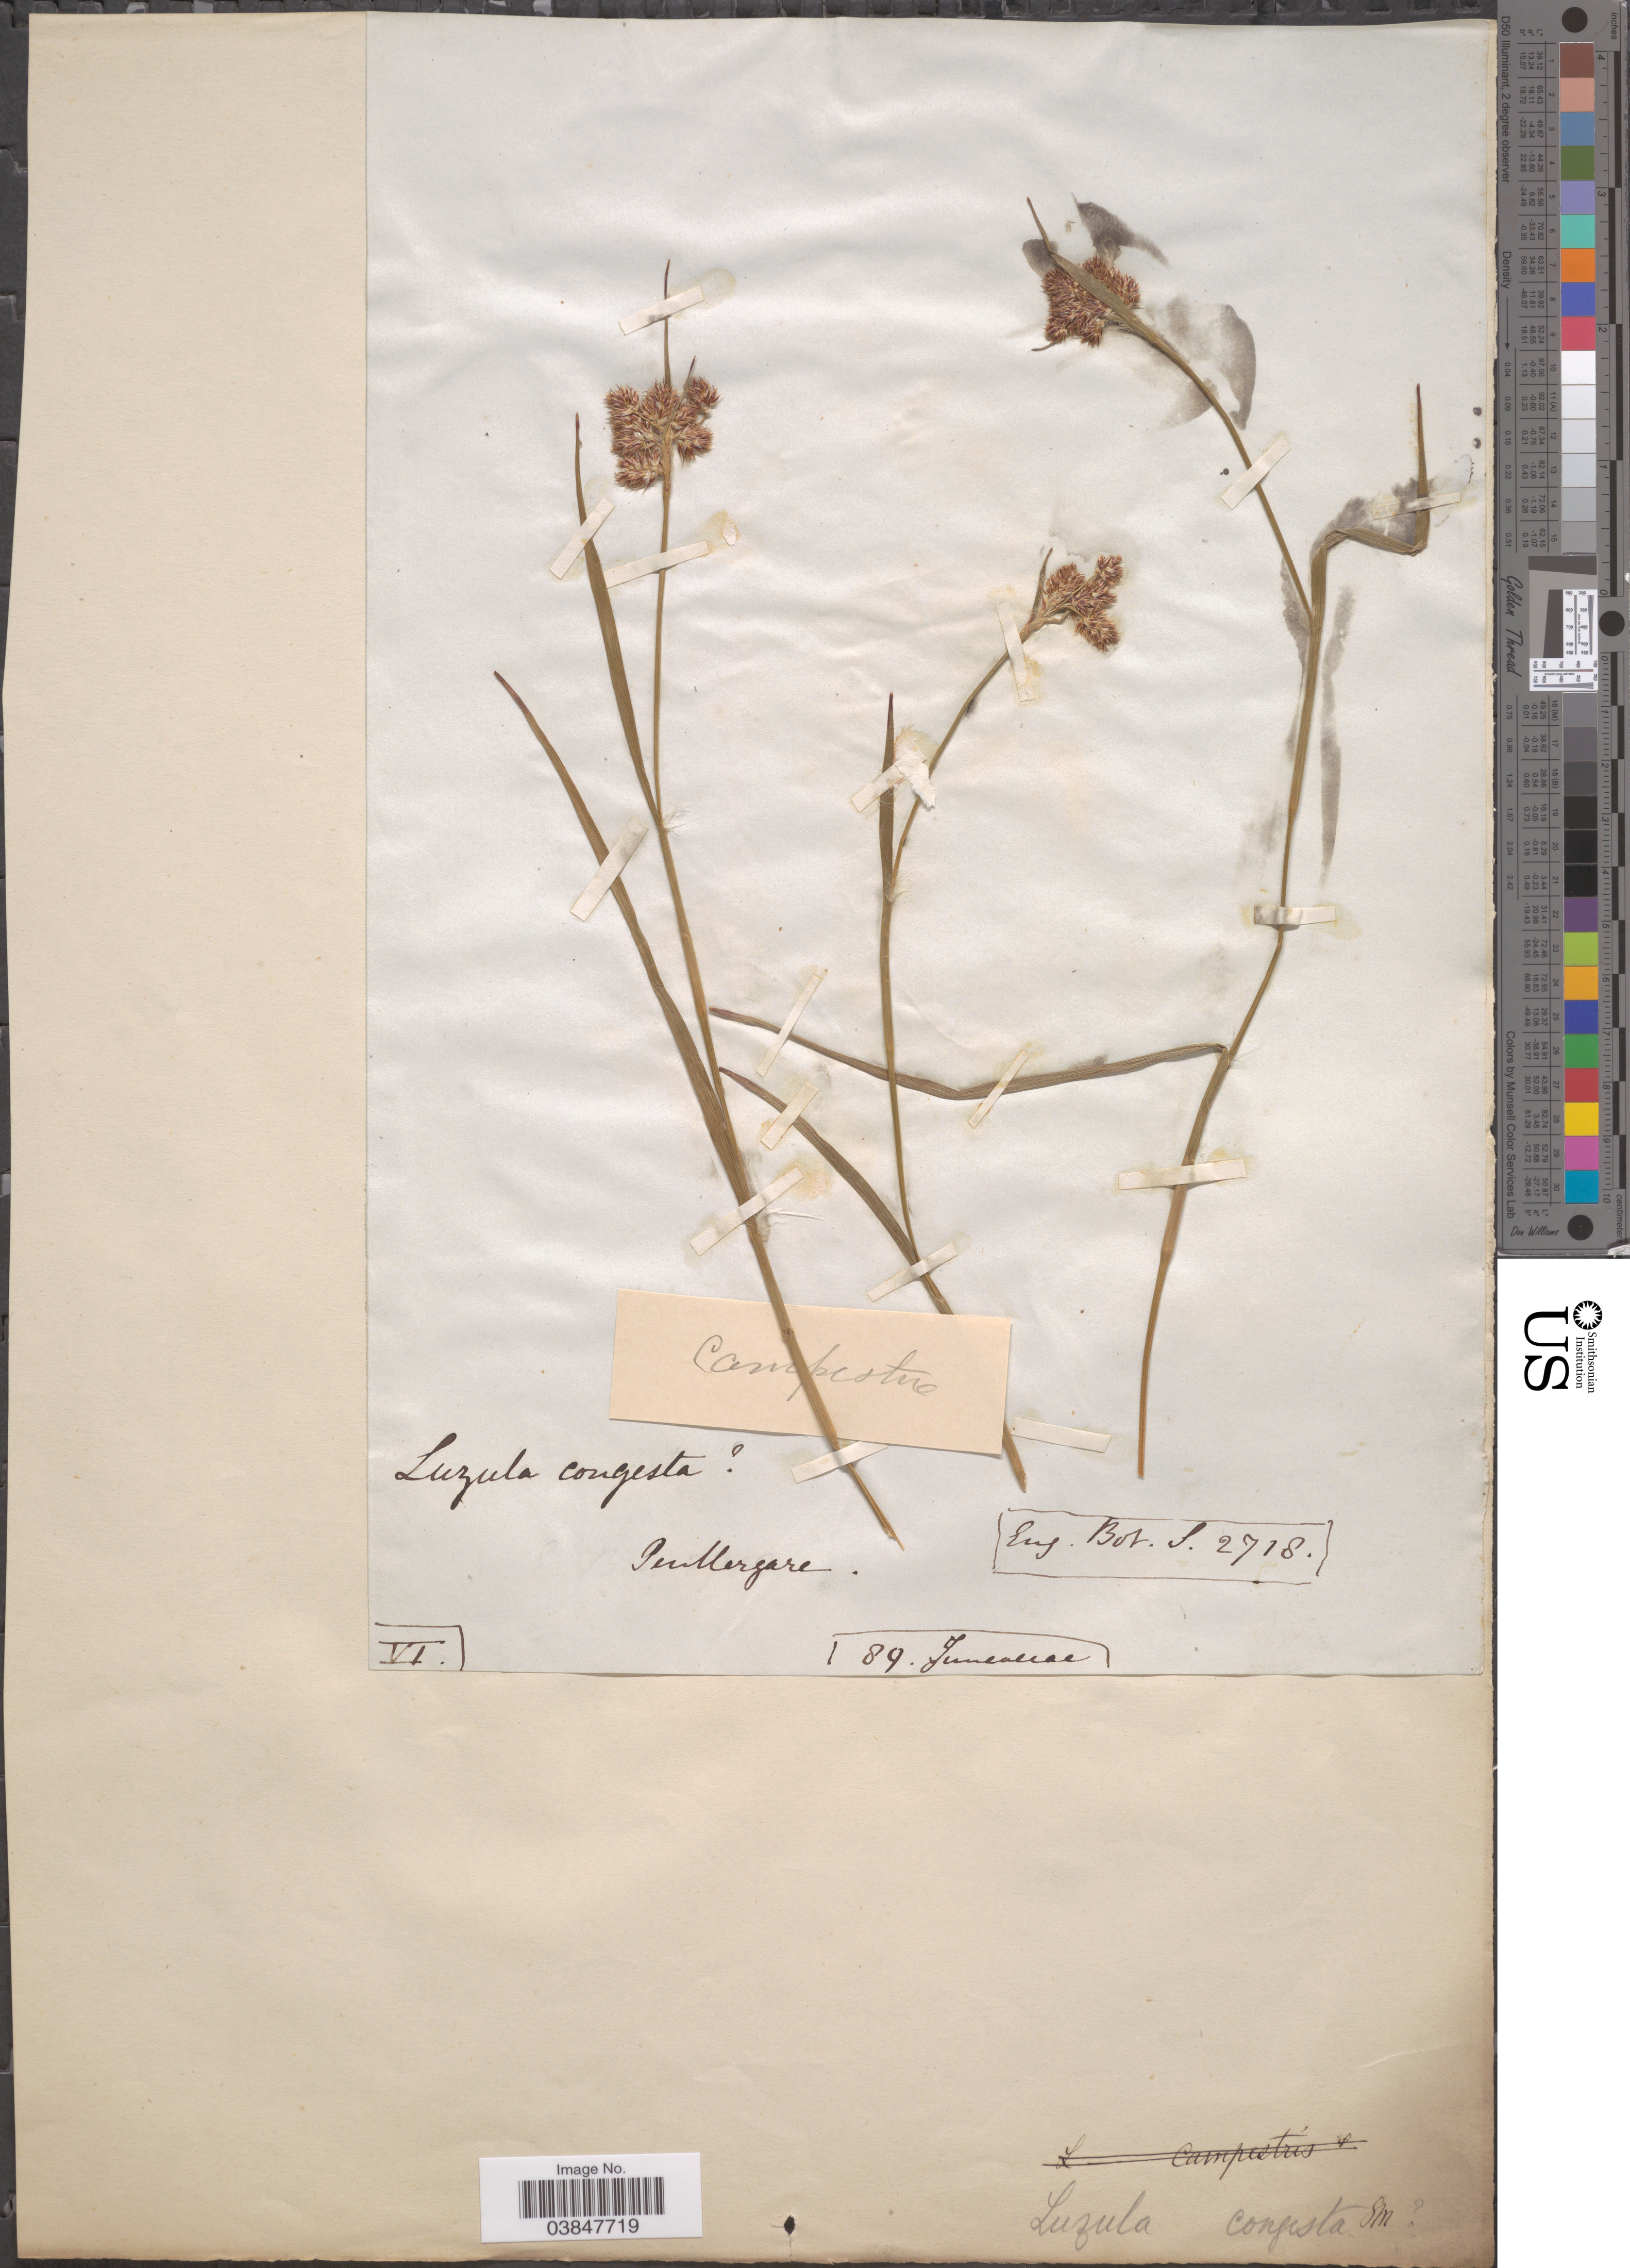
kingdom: Plantae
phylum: Tracheophyta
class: Liliopsida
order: Poales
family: Juncaceae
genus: Luzula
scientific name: Luzula campestris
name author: (L.) DC.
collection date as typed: Transcribed d/m/y: /6/89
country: United Kingdom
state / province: Wales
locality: Penllergaer.